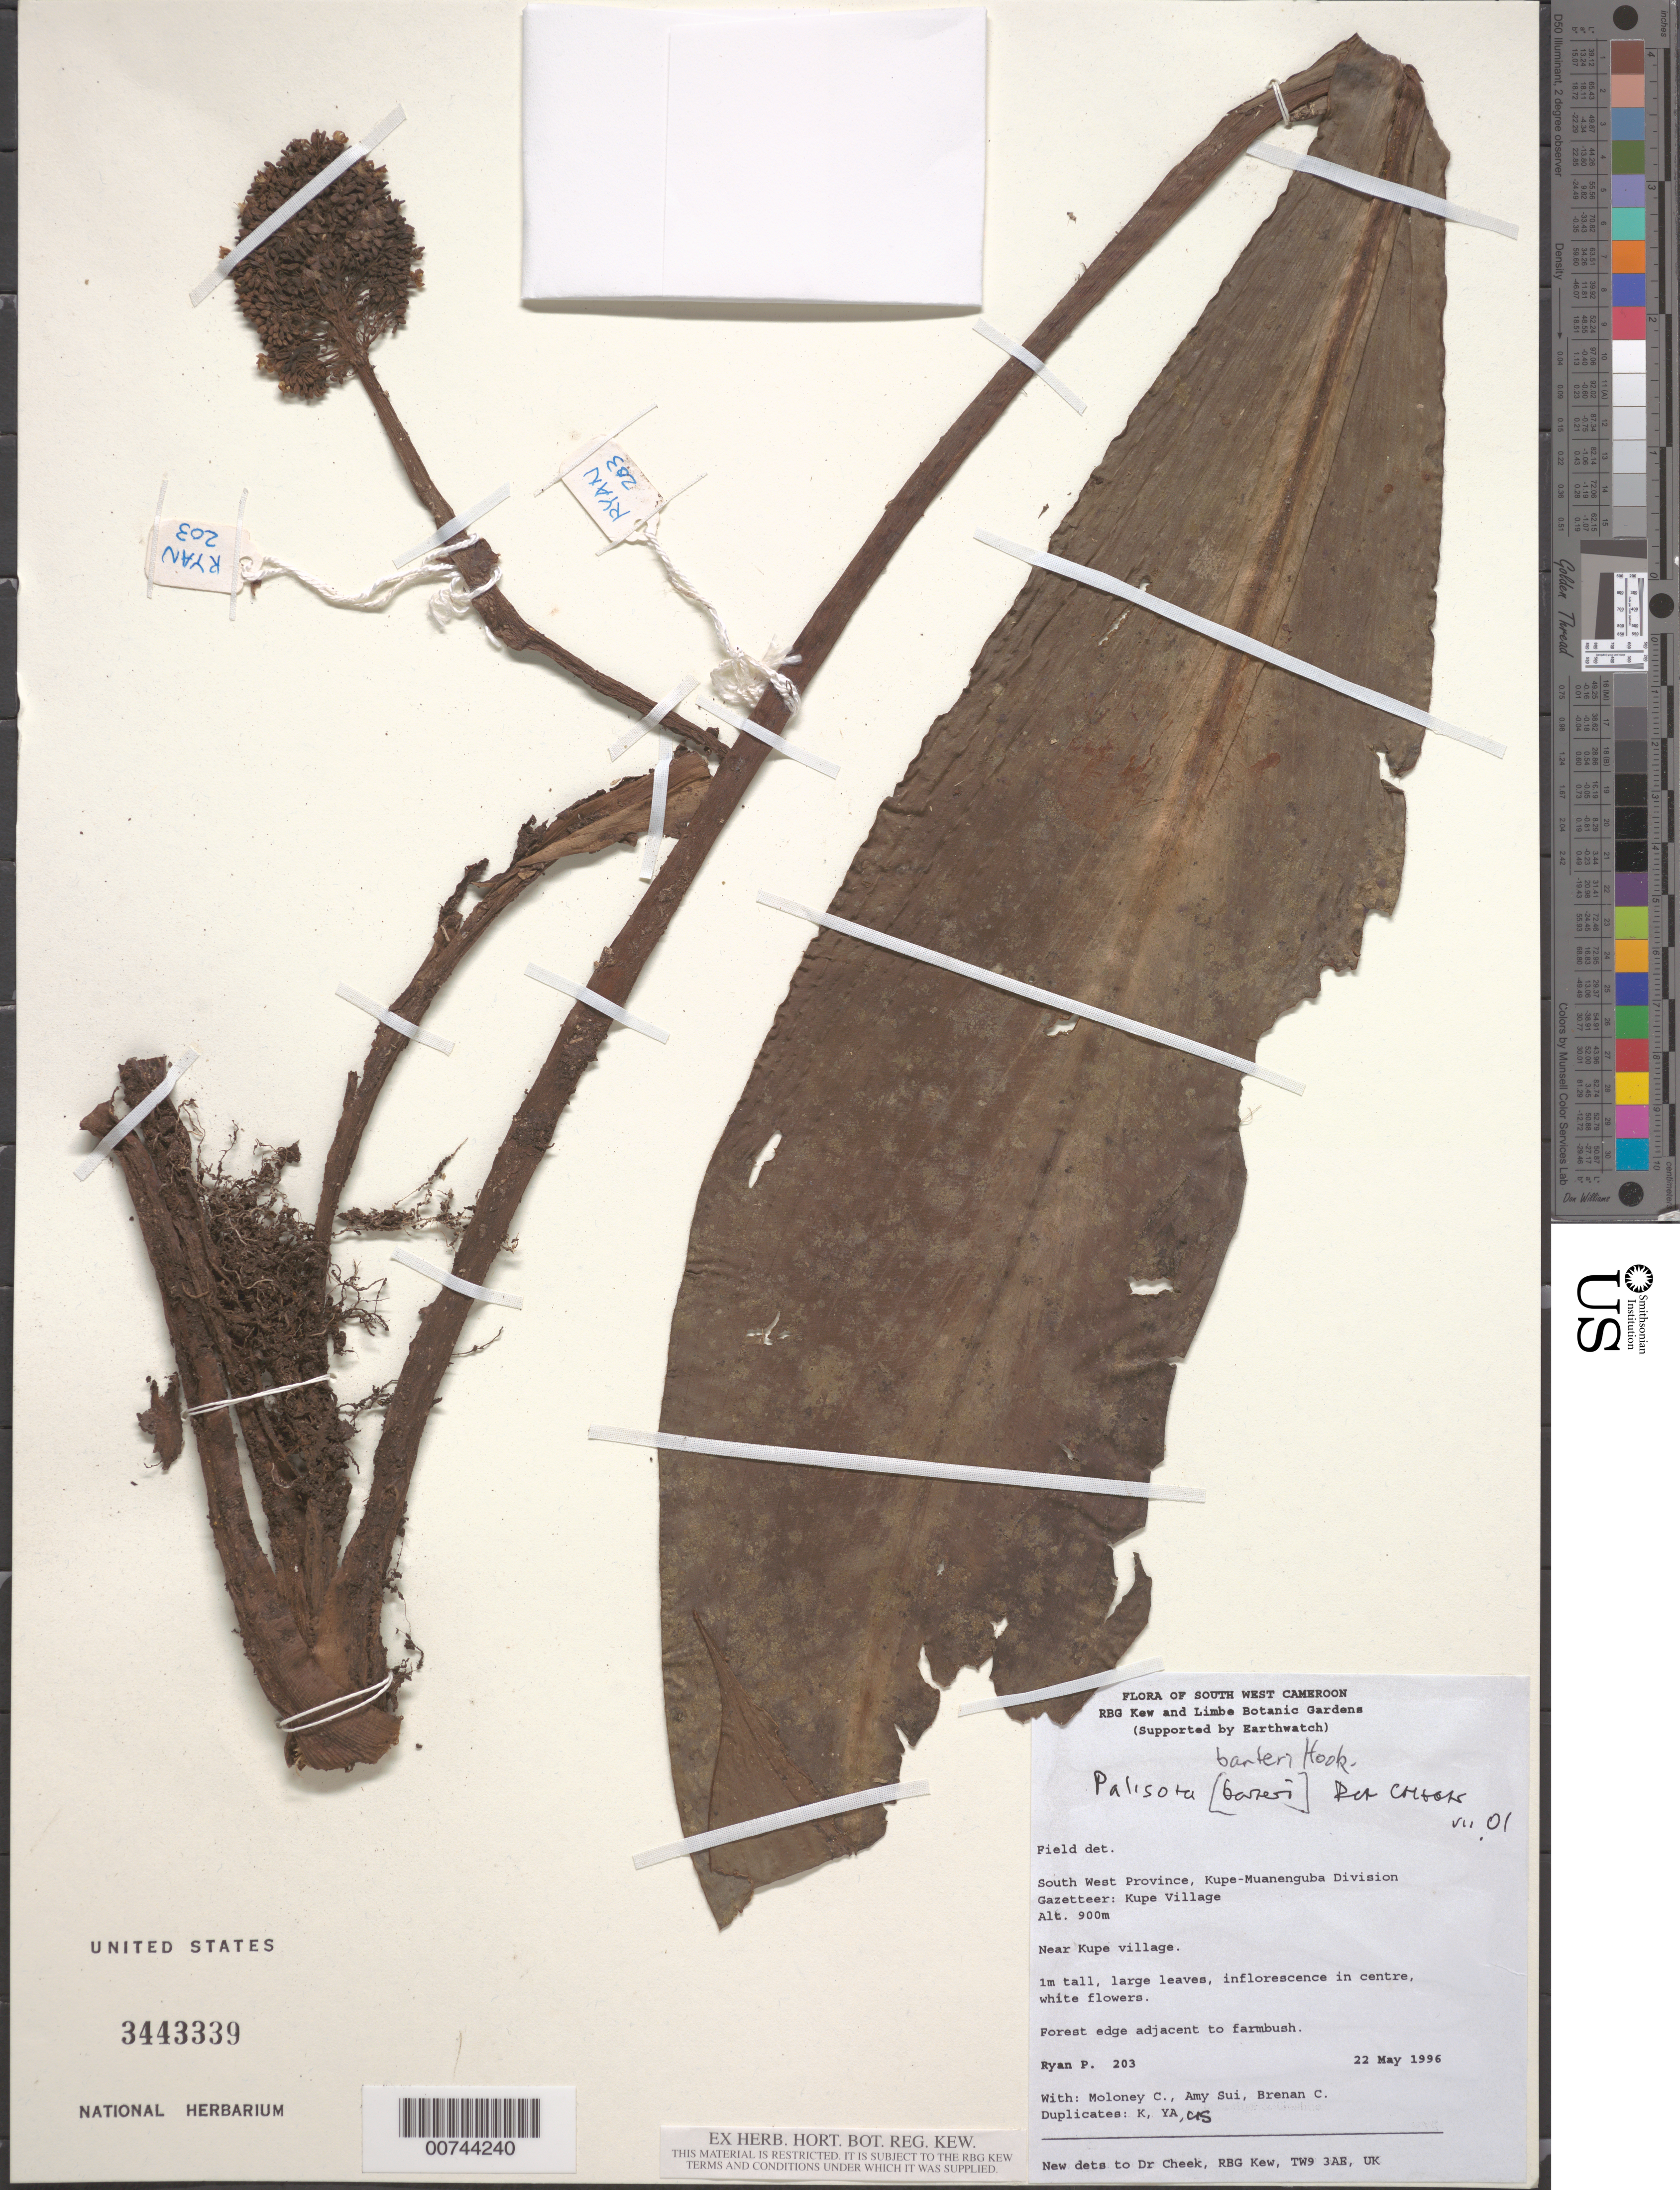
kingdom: Plantae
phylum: Tracheophyta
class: Liliopsida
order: Commelinales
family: Commelinaceae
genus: Palisota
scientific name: Palisota barteri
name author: Hook.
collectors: P. Ryan, A. Sui, C. Brenan & C. Moloney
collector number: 203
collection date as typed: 22 May 1996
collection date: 1996-05-22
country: Cameroon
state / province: Sud-Ouest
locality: Near Kupe village.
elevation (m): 900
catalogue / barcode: US 3443339